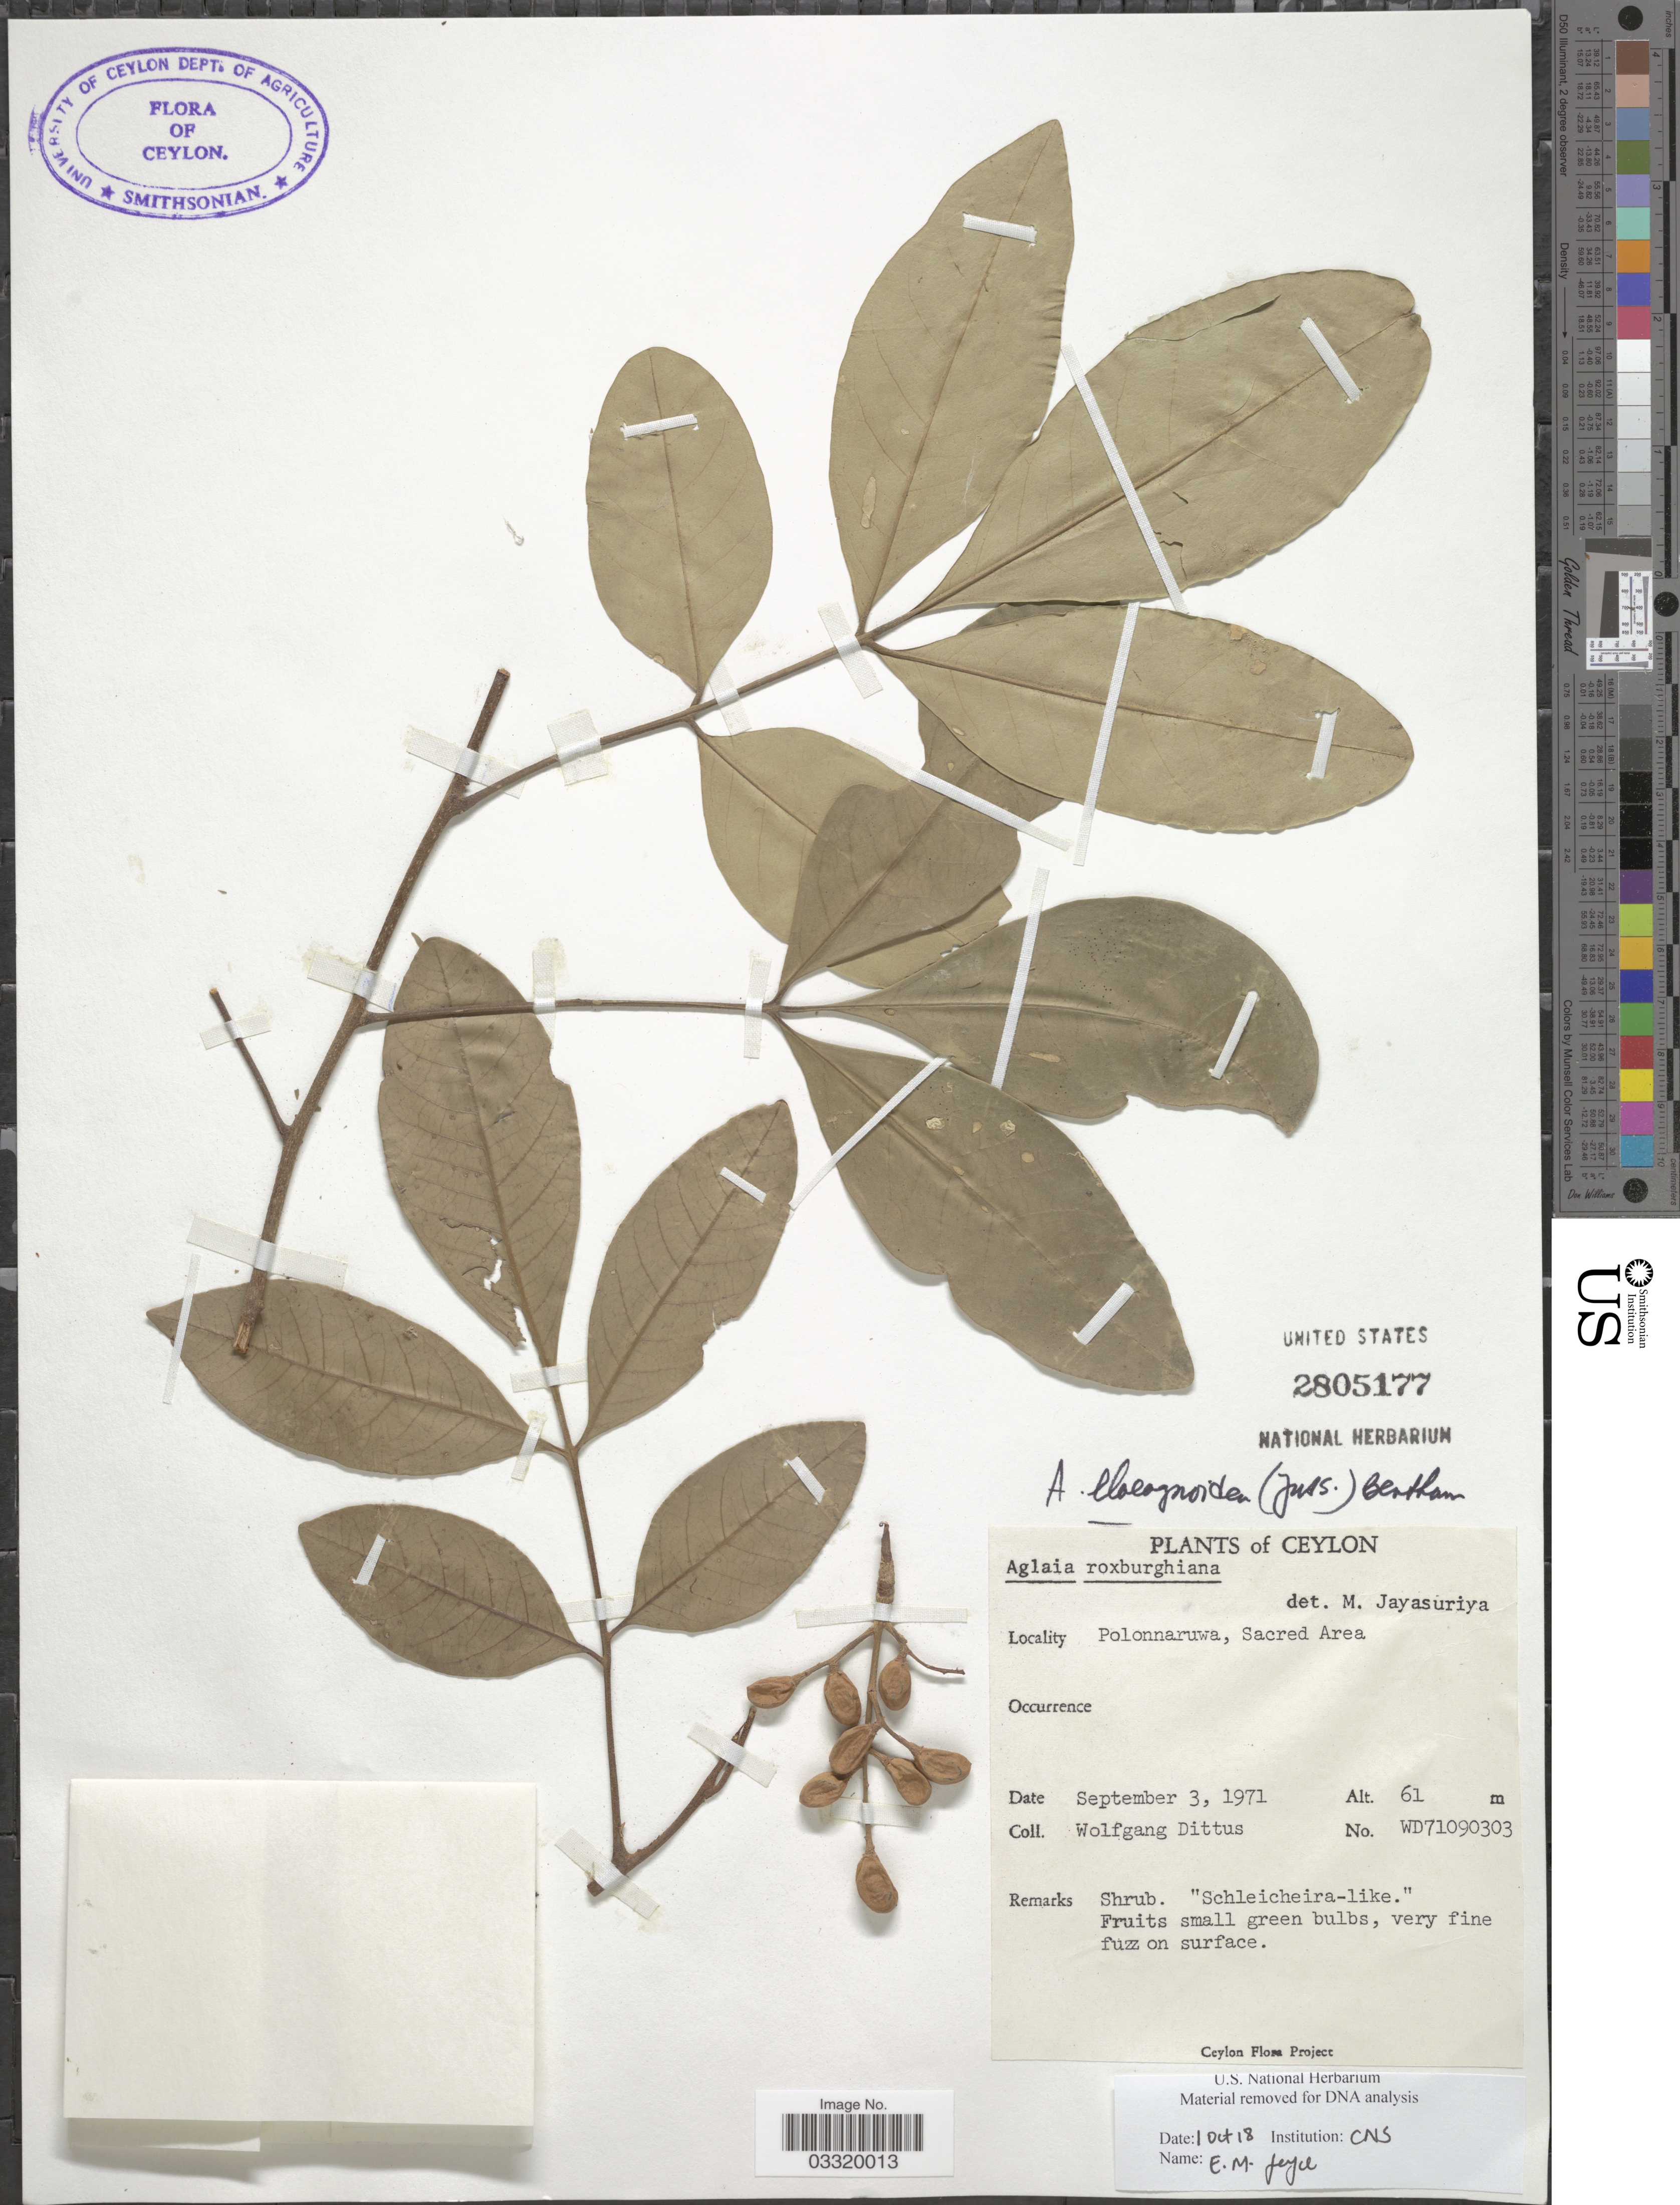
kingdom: Plantae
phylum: Tracheophyta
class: Magnoliopsida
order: Sapindales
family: Meliaceae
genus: Aglaia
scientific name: Aglaia elaeagnoidea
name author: (A. Juss.) Benth.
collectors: W. Dittus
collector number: WD71090303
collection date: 1971-09-03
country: Sri Lanka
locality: Ceylon. Polonnaruwa, Sacred Area.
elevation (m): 61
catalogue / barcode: US 2805177